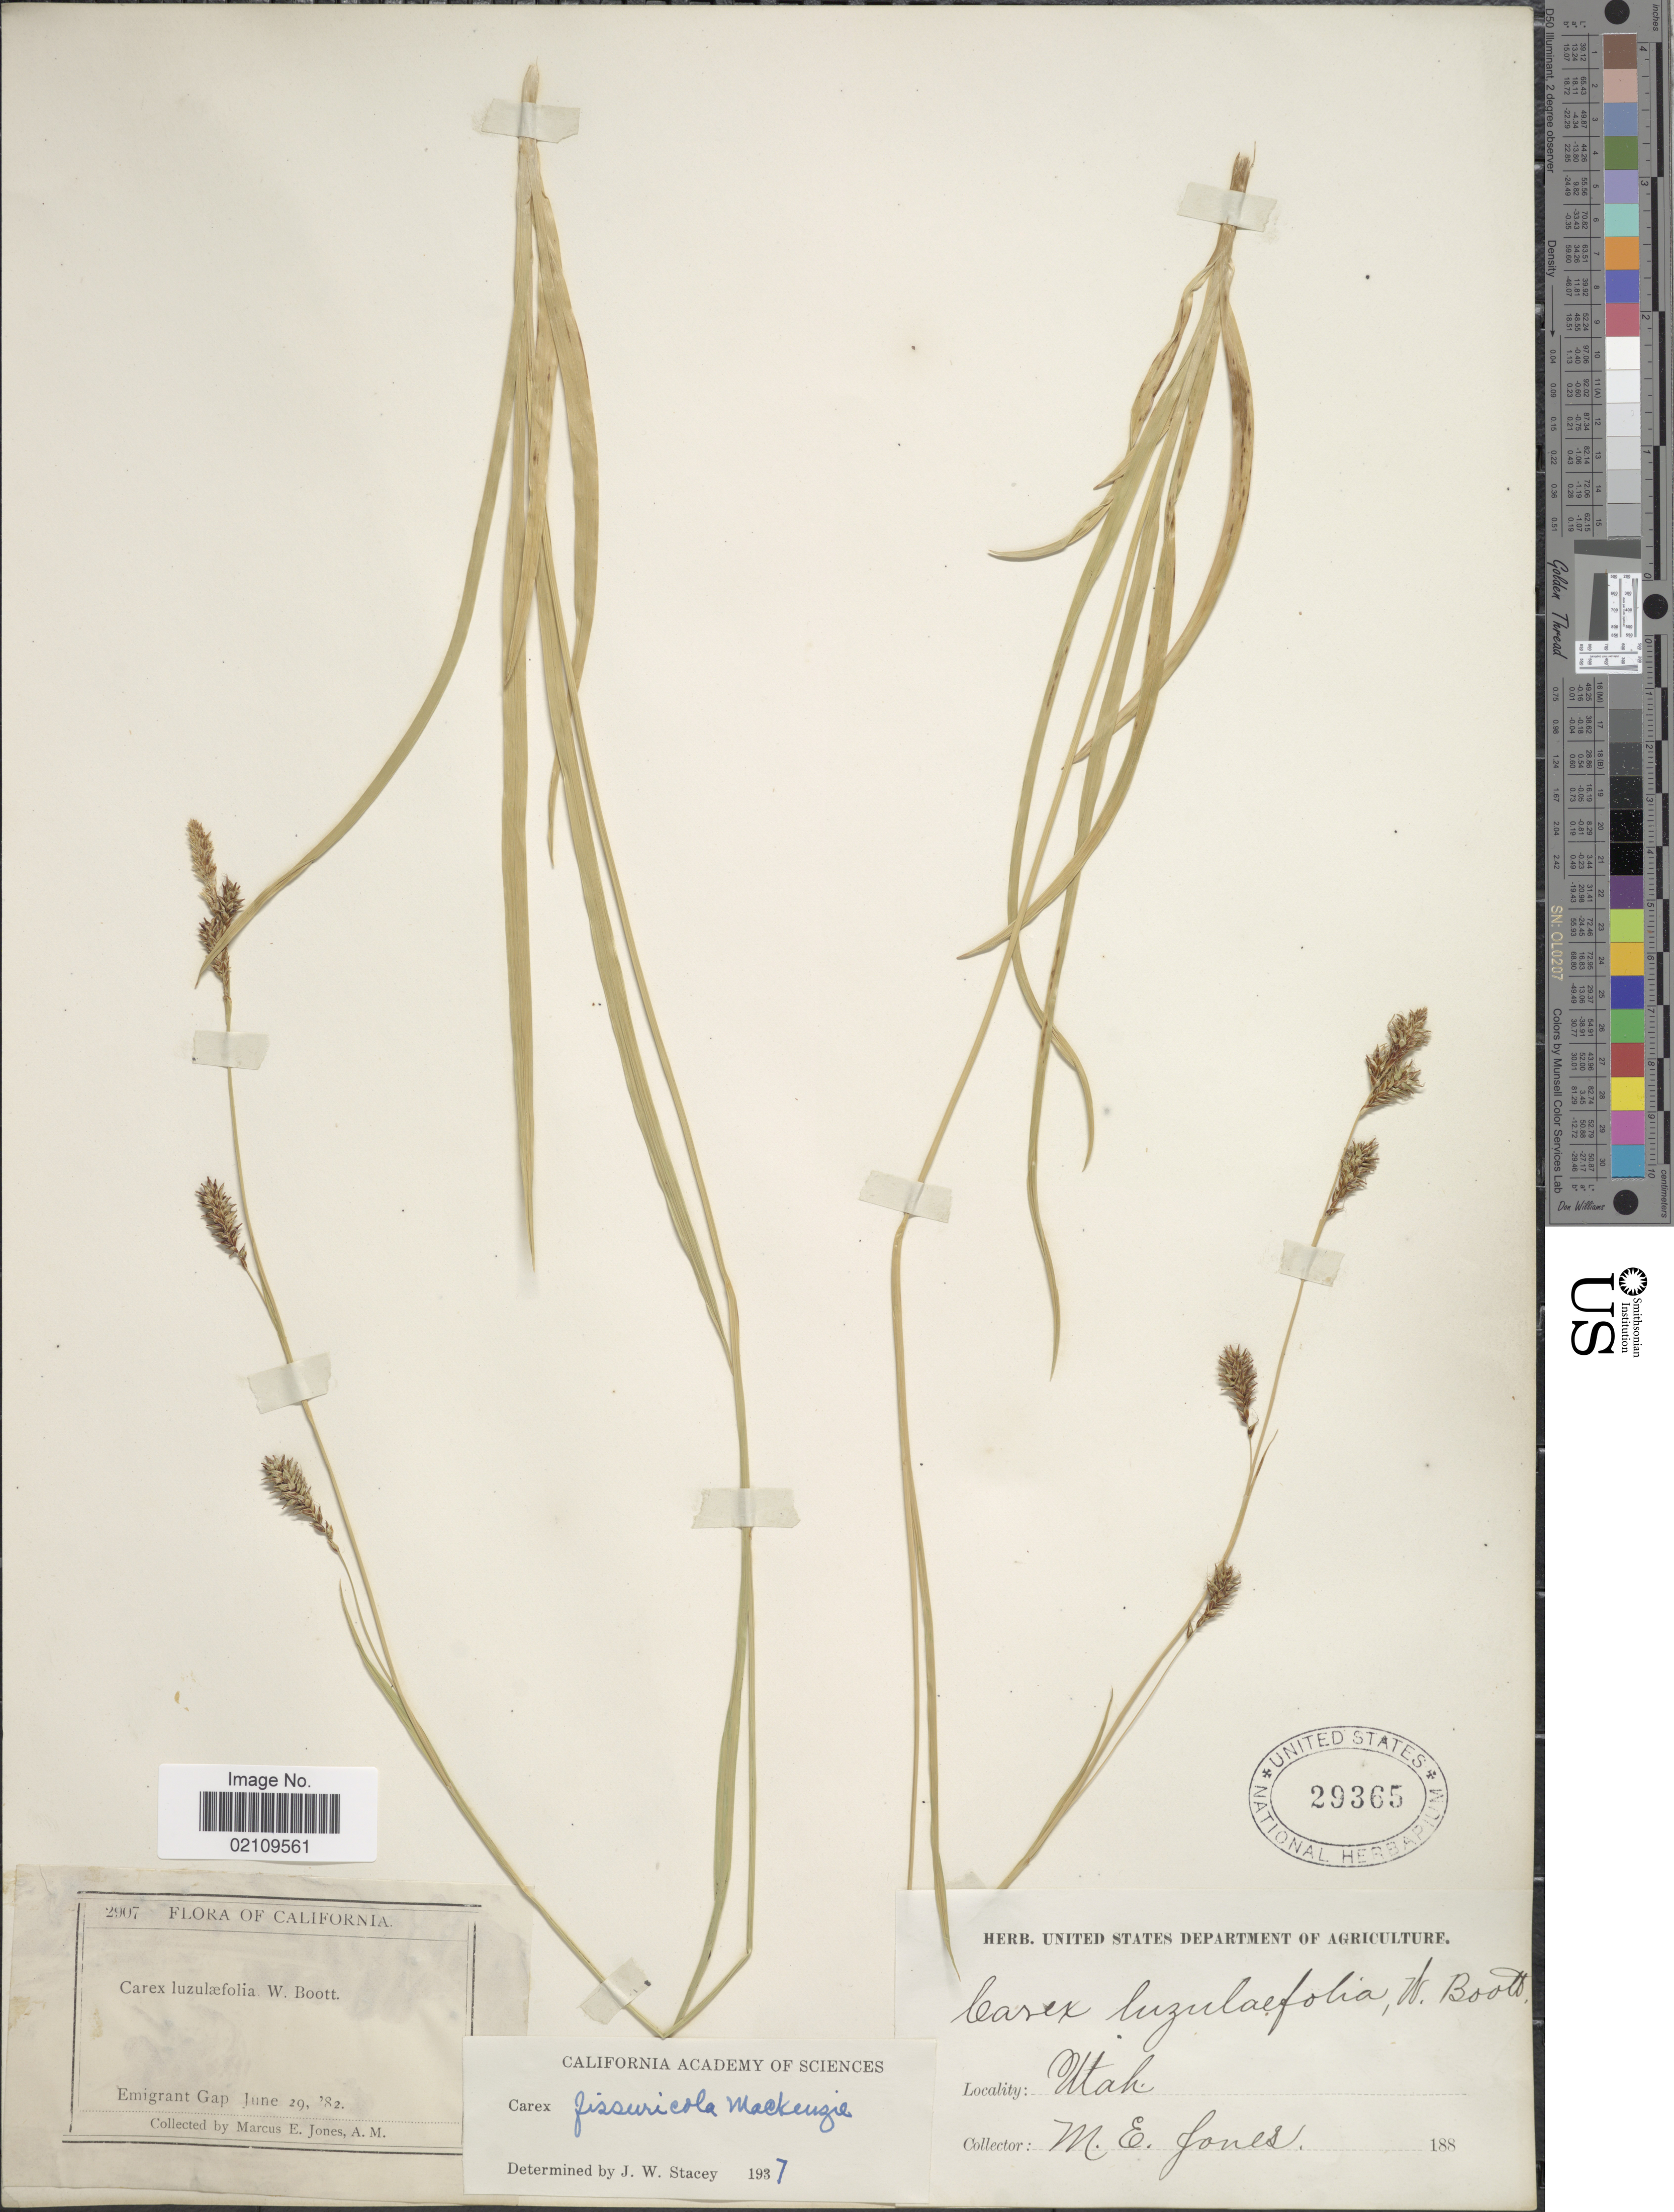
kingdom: Plantae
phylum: Tracheophyta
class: Liliopsida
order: Poales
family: Cyperaceae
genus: Carex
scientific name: Carex fissuricola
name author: Mack.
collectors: M. E. Jones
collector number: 2907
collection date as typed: Transcribed d/m/y: 29/6/82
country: United States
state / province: Utah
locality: Emigrant Gap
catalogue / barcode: US 29365